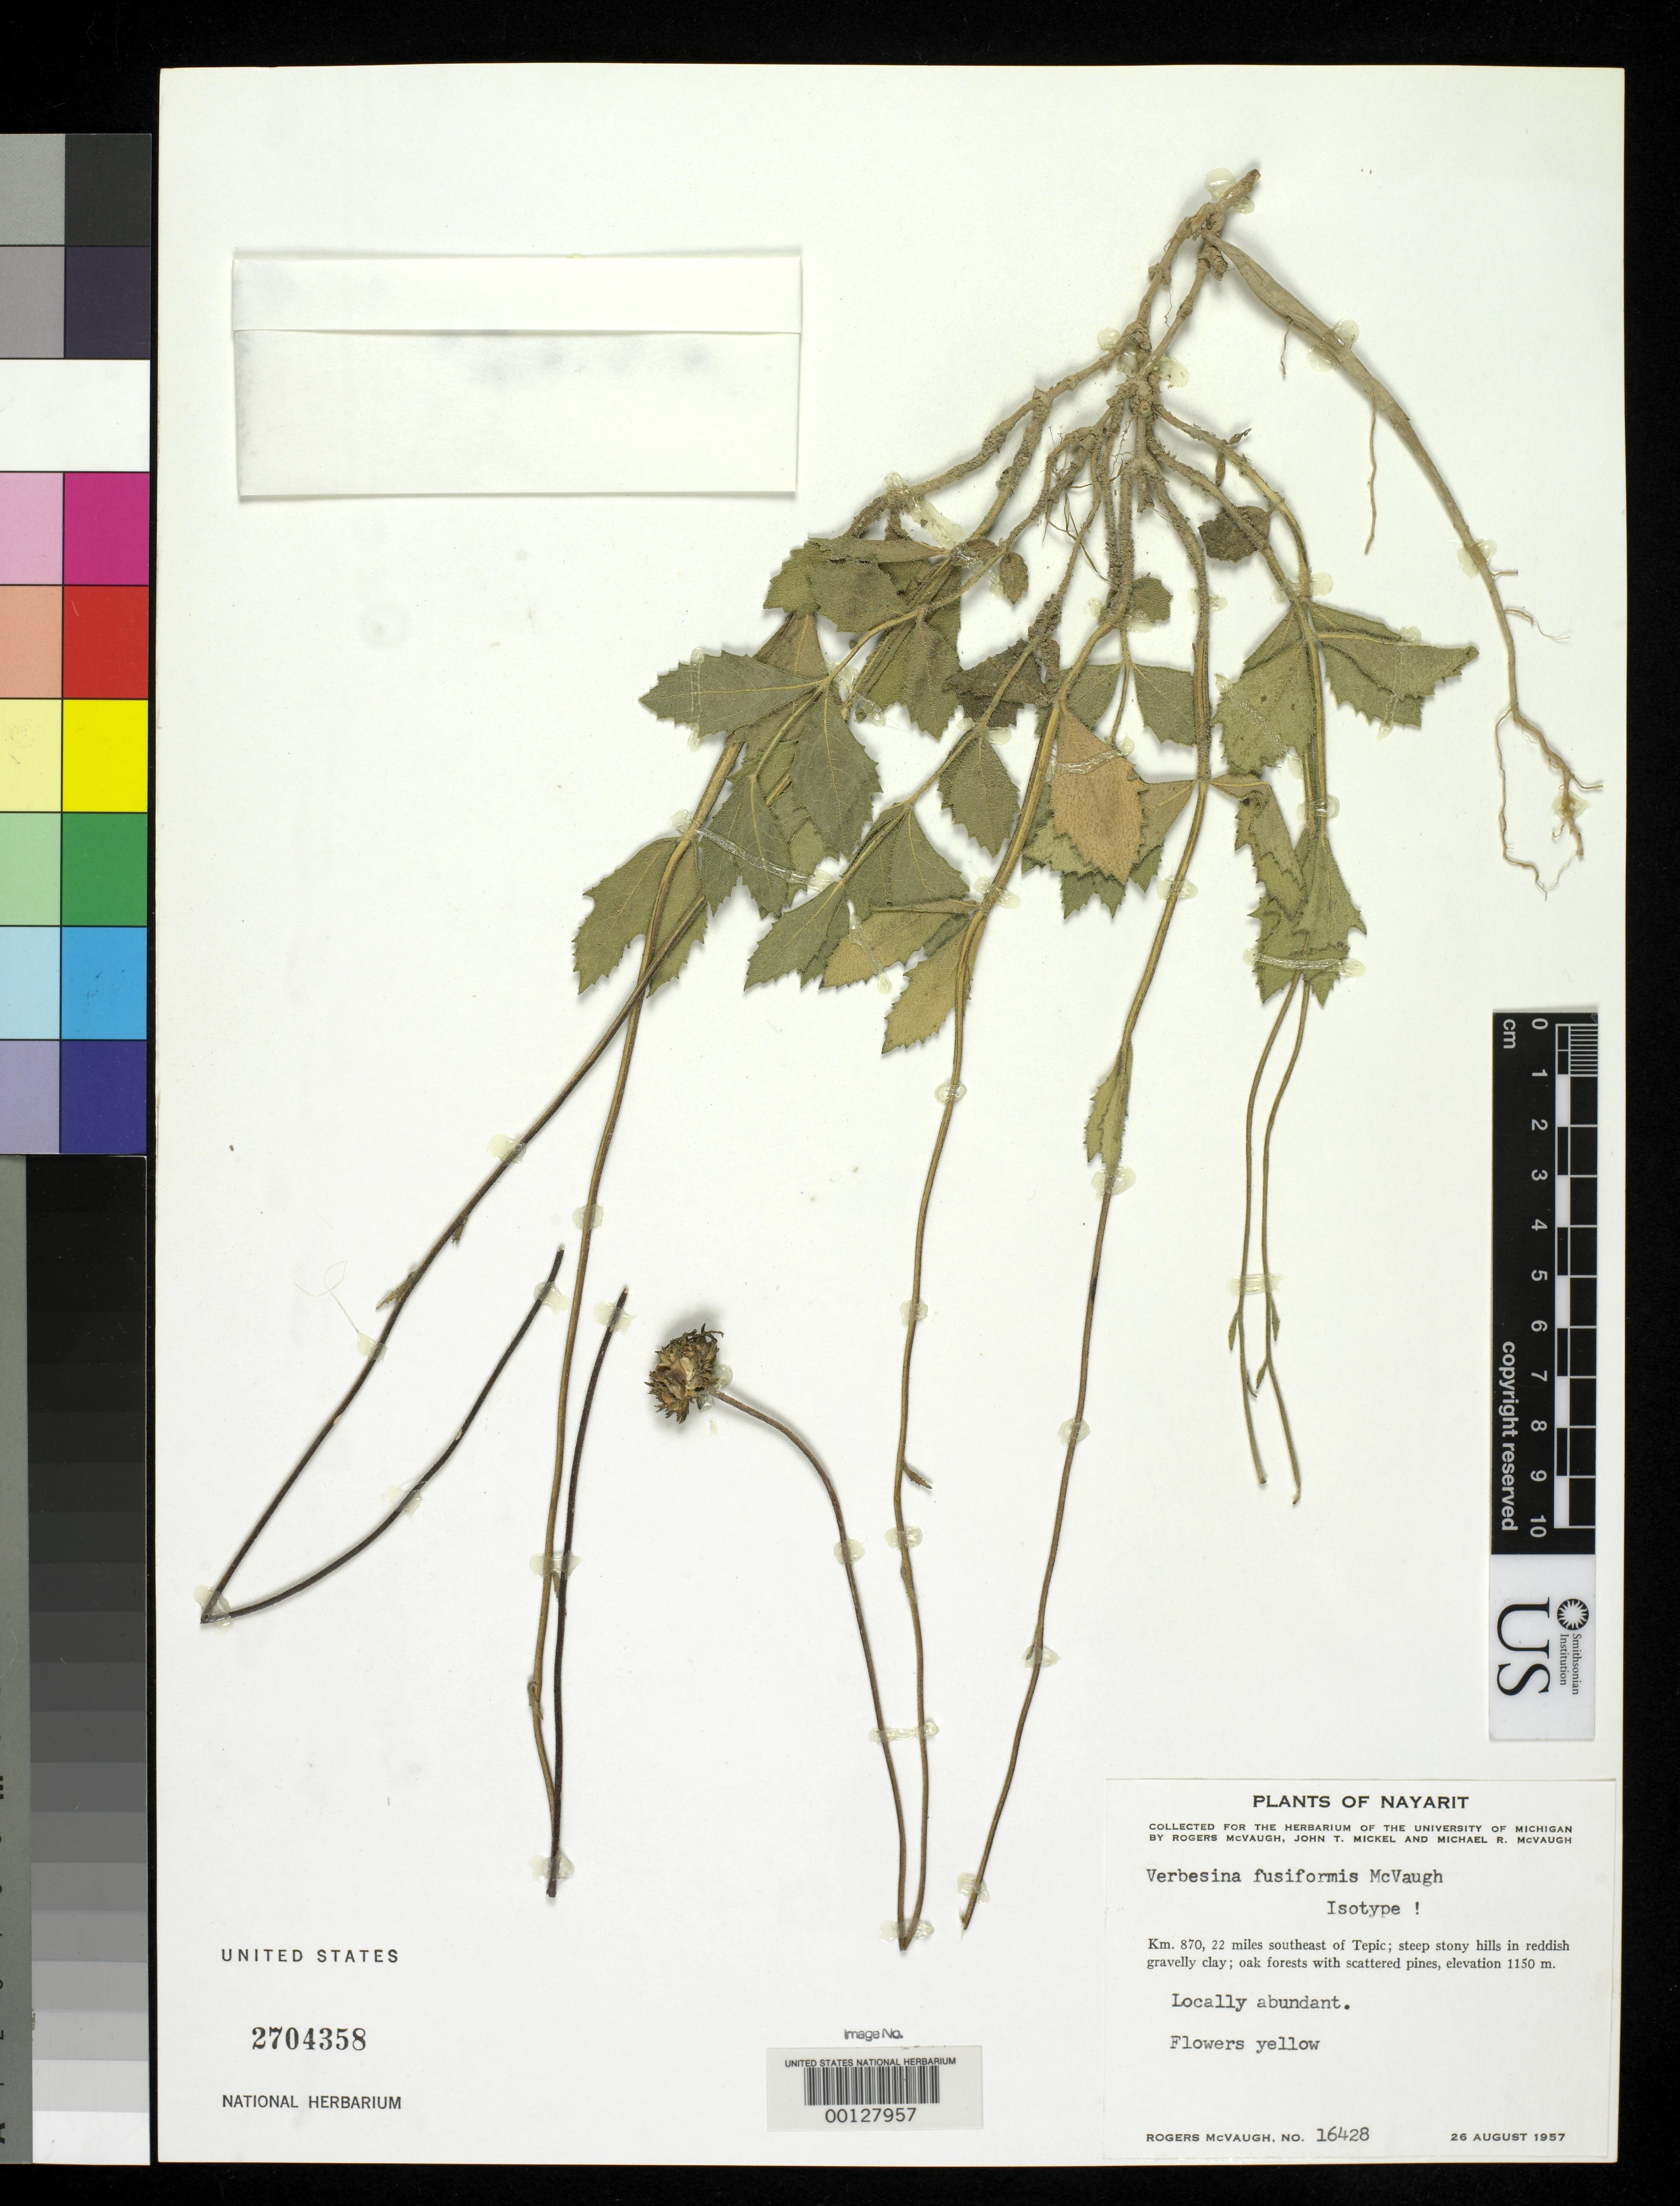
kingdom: Plantae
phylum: Tracheophyta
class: Magnoliopsida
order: Asterales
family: Asteraceae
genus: Verbesina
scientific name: Verbesina fusiformis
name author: McVaugh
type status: Isotype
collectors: R. McVaugh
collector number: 16428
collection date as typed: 26 Aug 1957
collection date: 1957-08-26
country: Mexico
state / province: Nayarit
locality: SE of Tepic.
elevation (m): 1150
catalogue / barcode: US 2704358